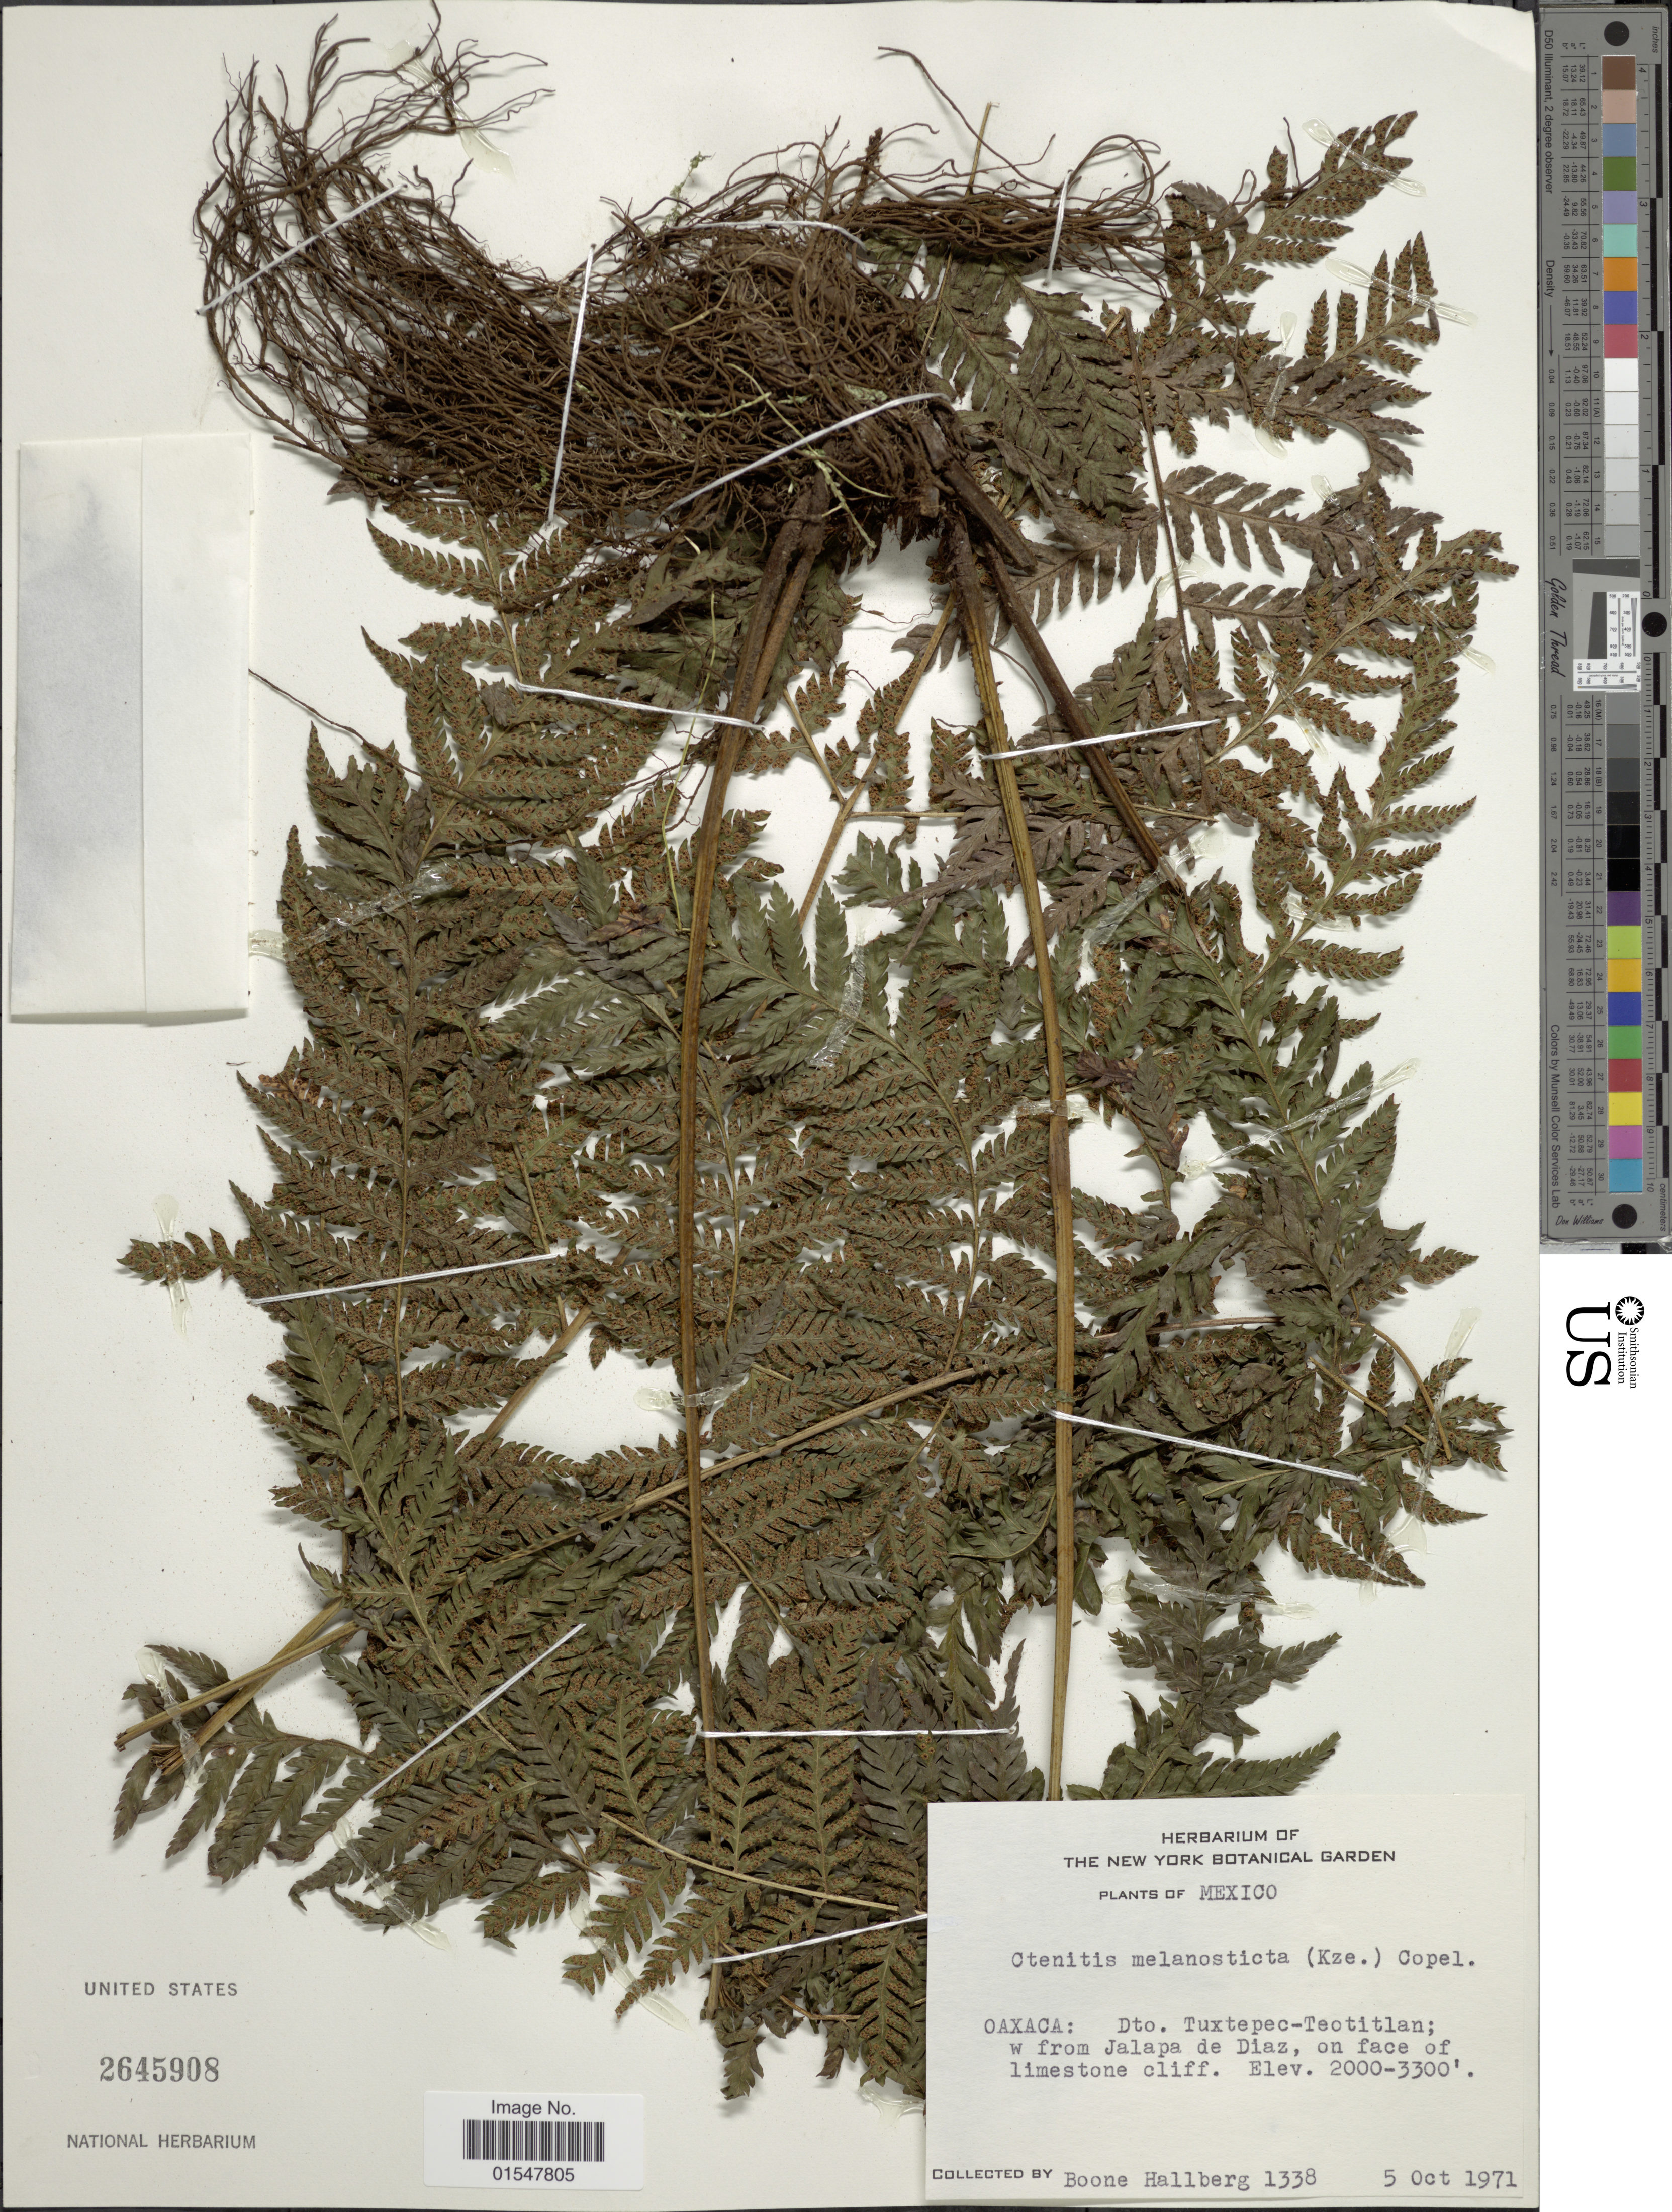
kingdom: Plantae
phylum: Tracheophyta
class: Polypodiopsida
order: Polypodiales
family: Dryopteridaceae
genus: Ctenitis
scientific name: Ctenitis melanosticta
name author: (Kunze) Copel.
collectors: B. Hallberg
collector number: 1338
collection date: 1971-10-05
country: Mexico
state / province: Oaxaca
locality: Mexico, Oaxaca: Dto. Tuxtepec-Teotitlan; W from Jalapa de Diaz, on face id limestone cliff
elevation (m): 610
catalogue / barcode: US 2645908